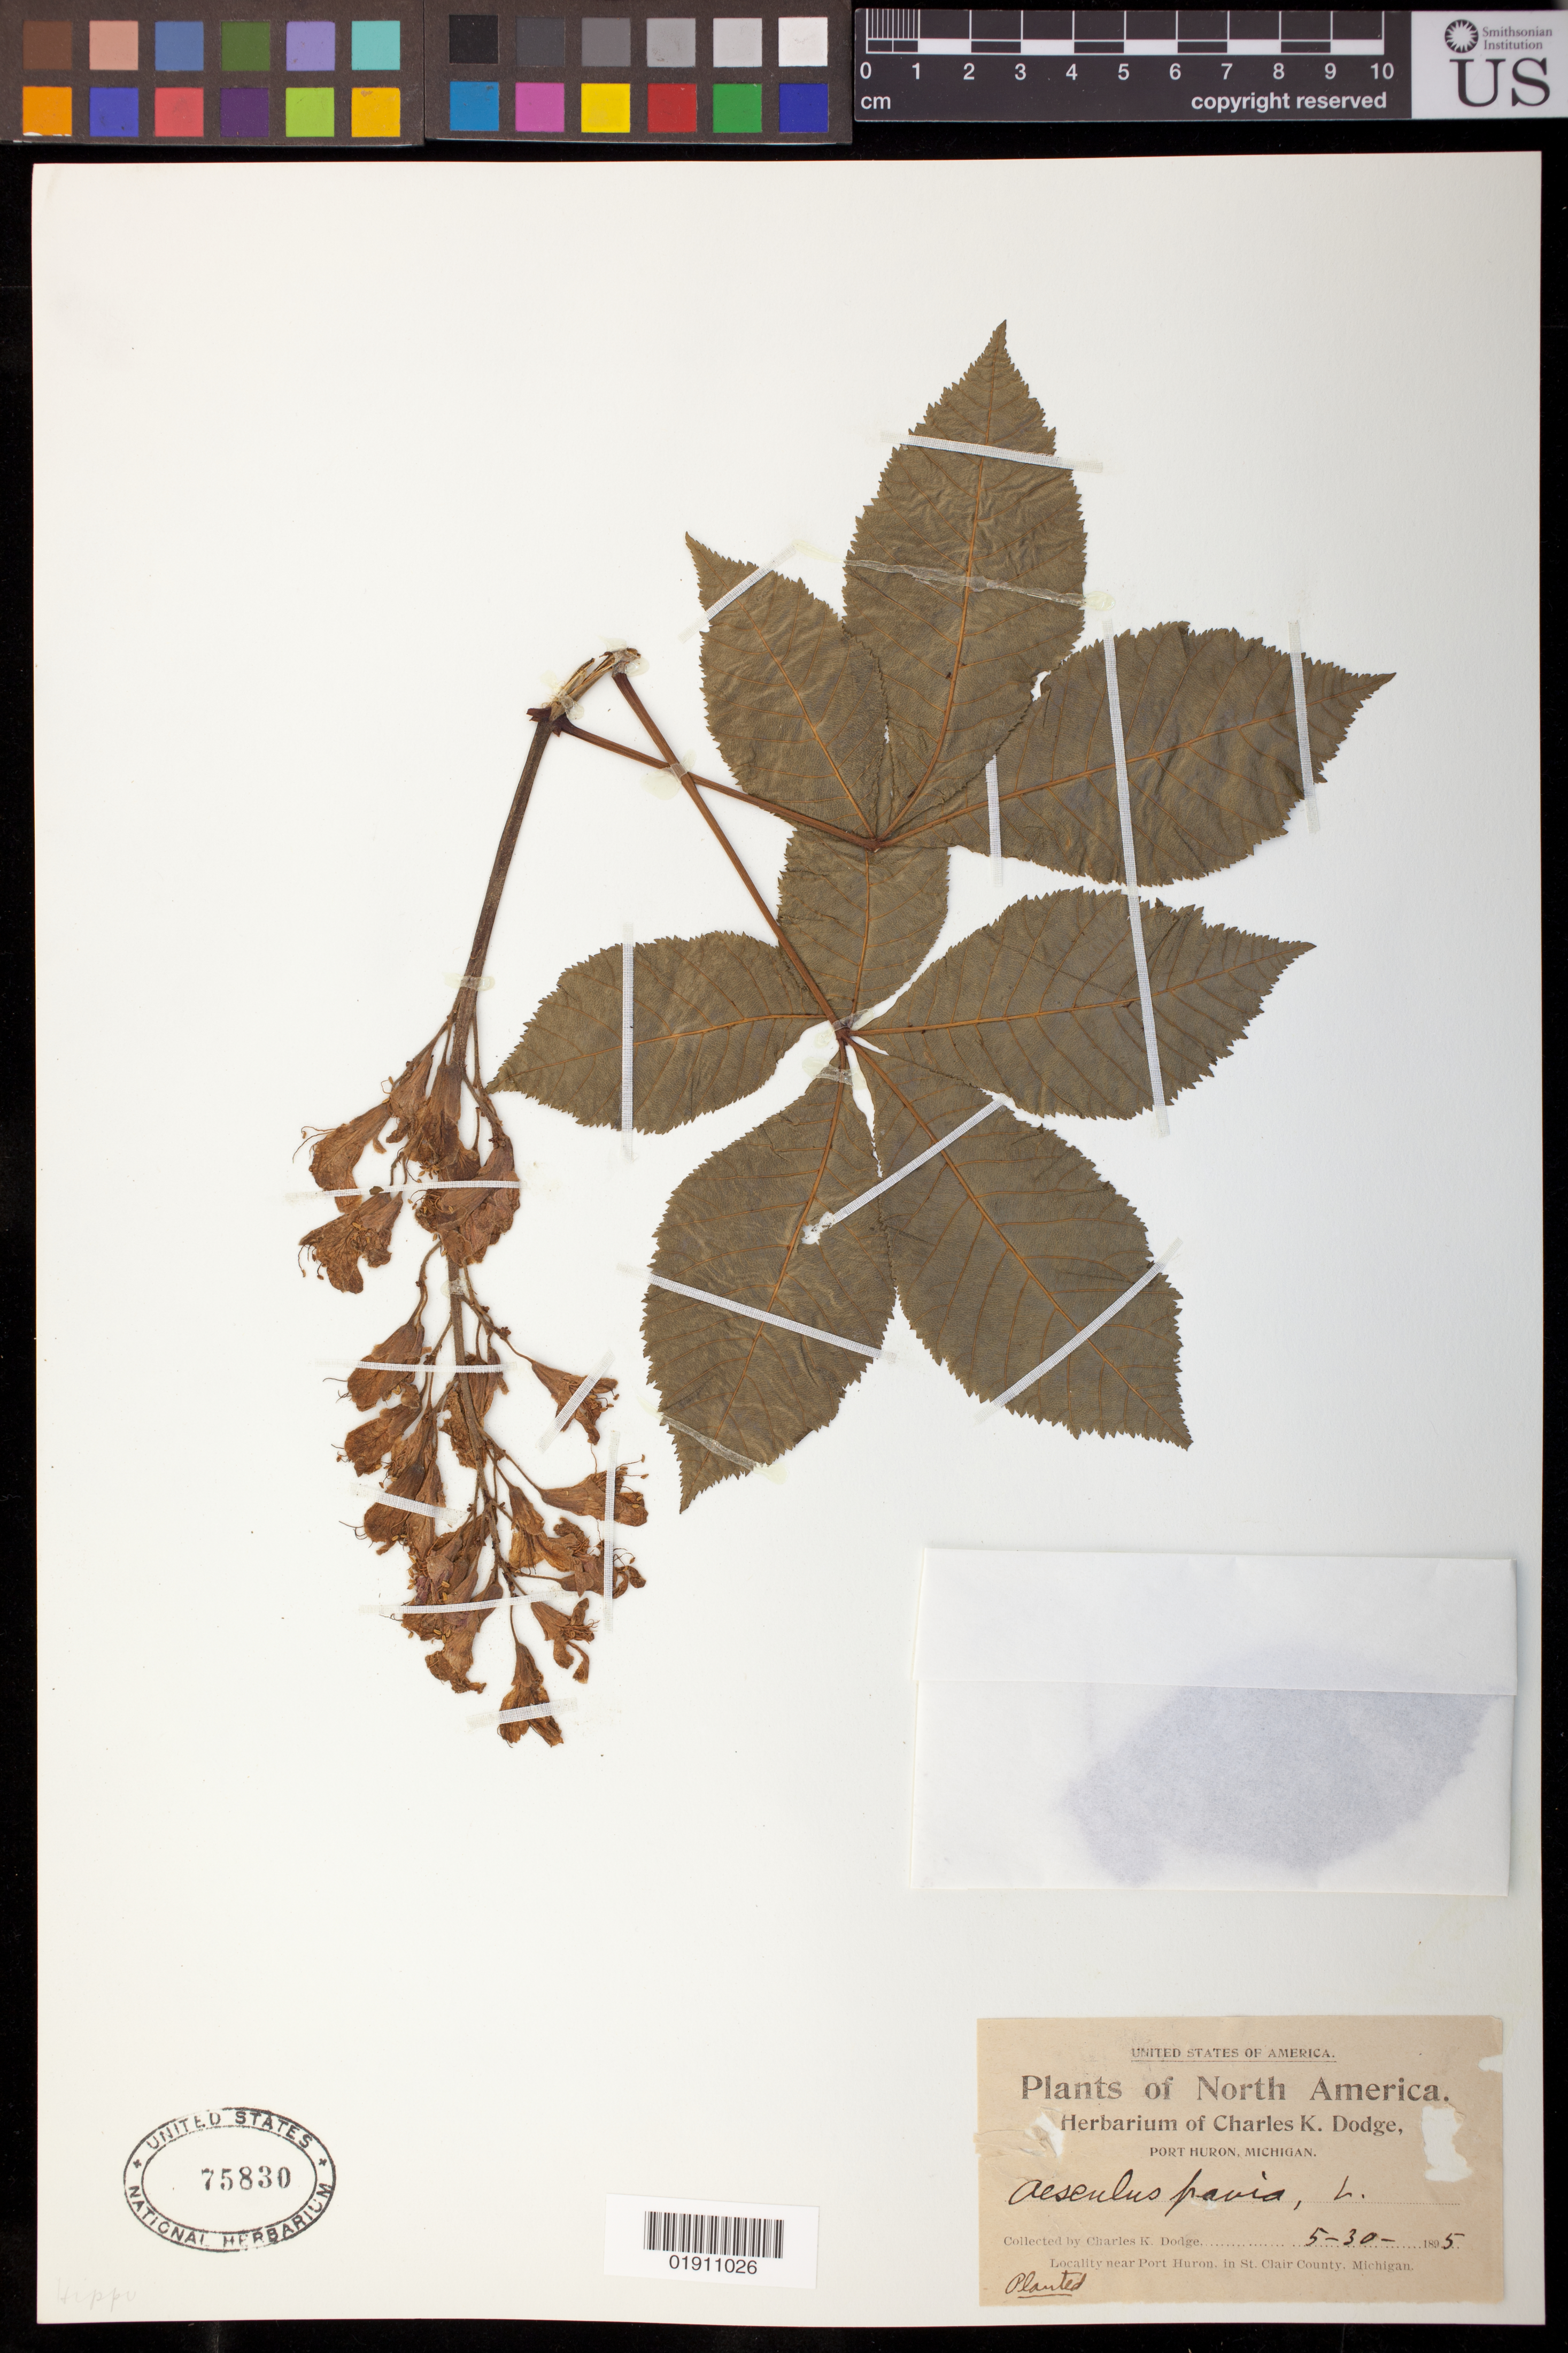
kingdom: Plantae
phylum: Tracheophyta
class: Magnoliopsida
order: Sapindales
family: Sapindaceae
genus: Aesculus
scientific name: Aesculus pavia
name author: L.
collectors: C. K. Dodge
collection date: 1895-05-30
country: United States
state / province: Michigan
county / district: St. Clair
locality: Near Port Huron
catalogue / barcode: US 75830